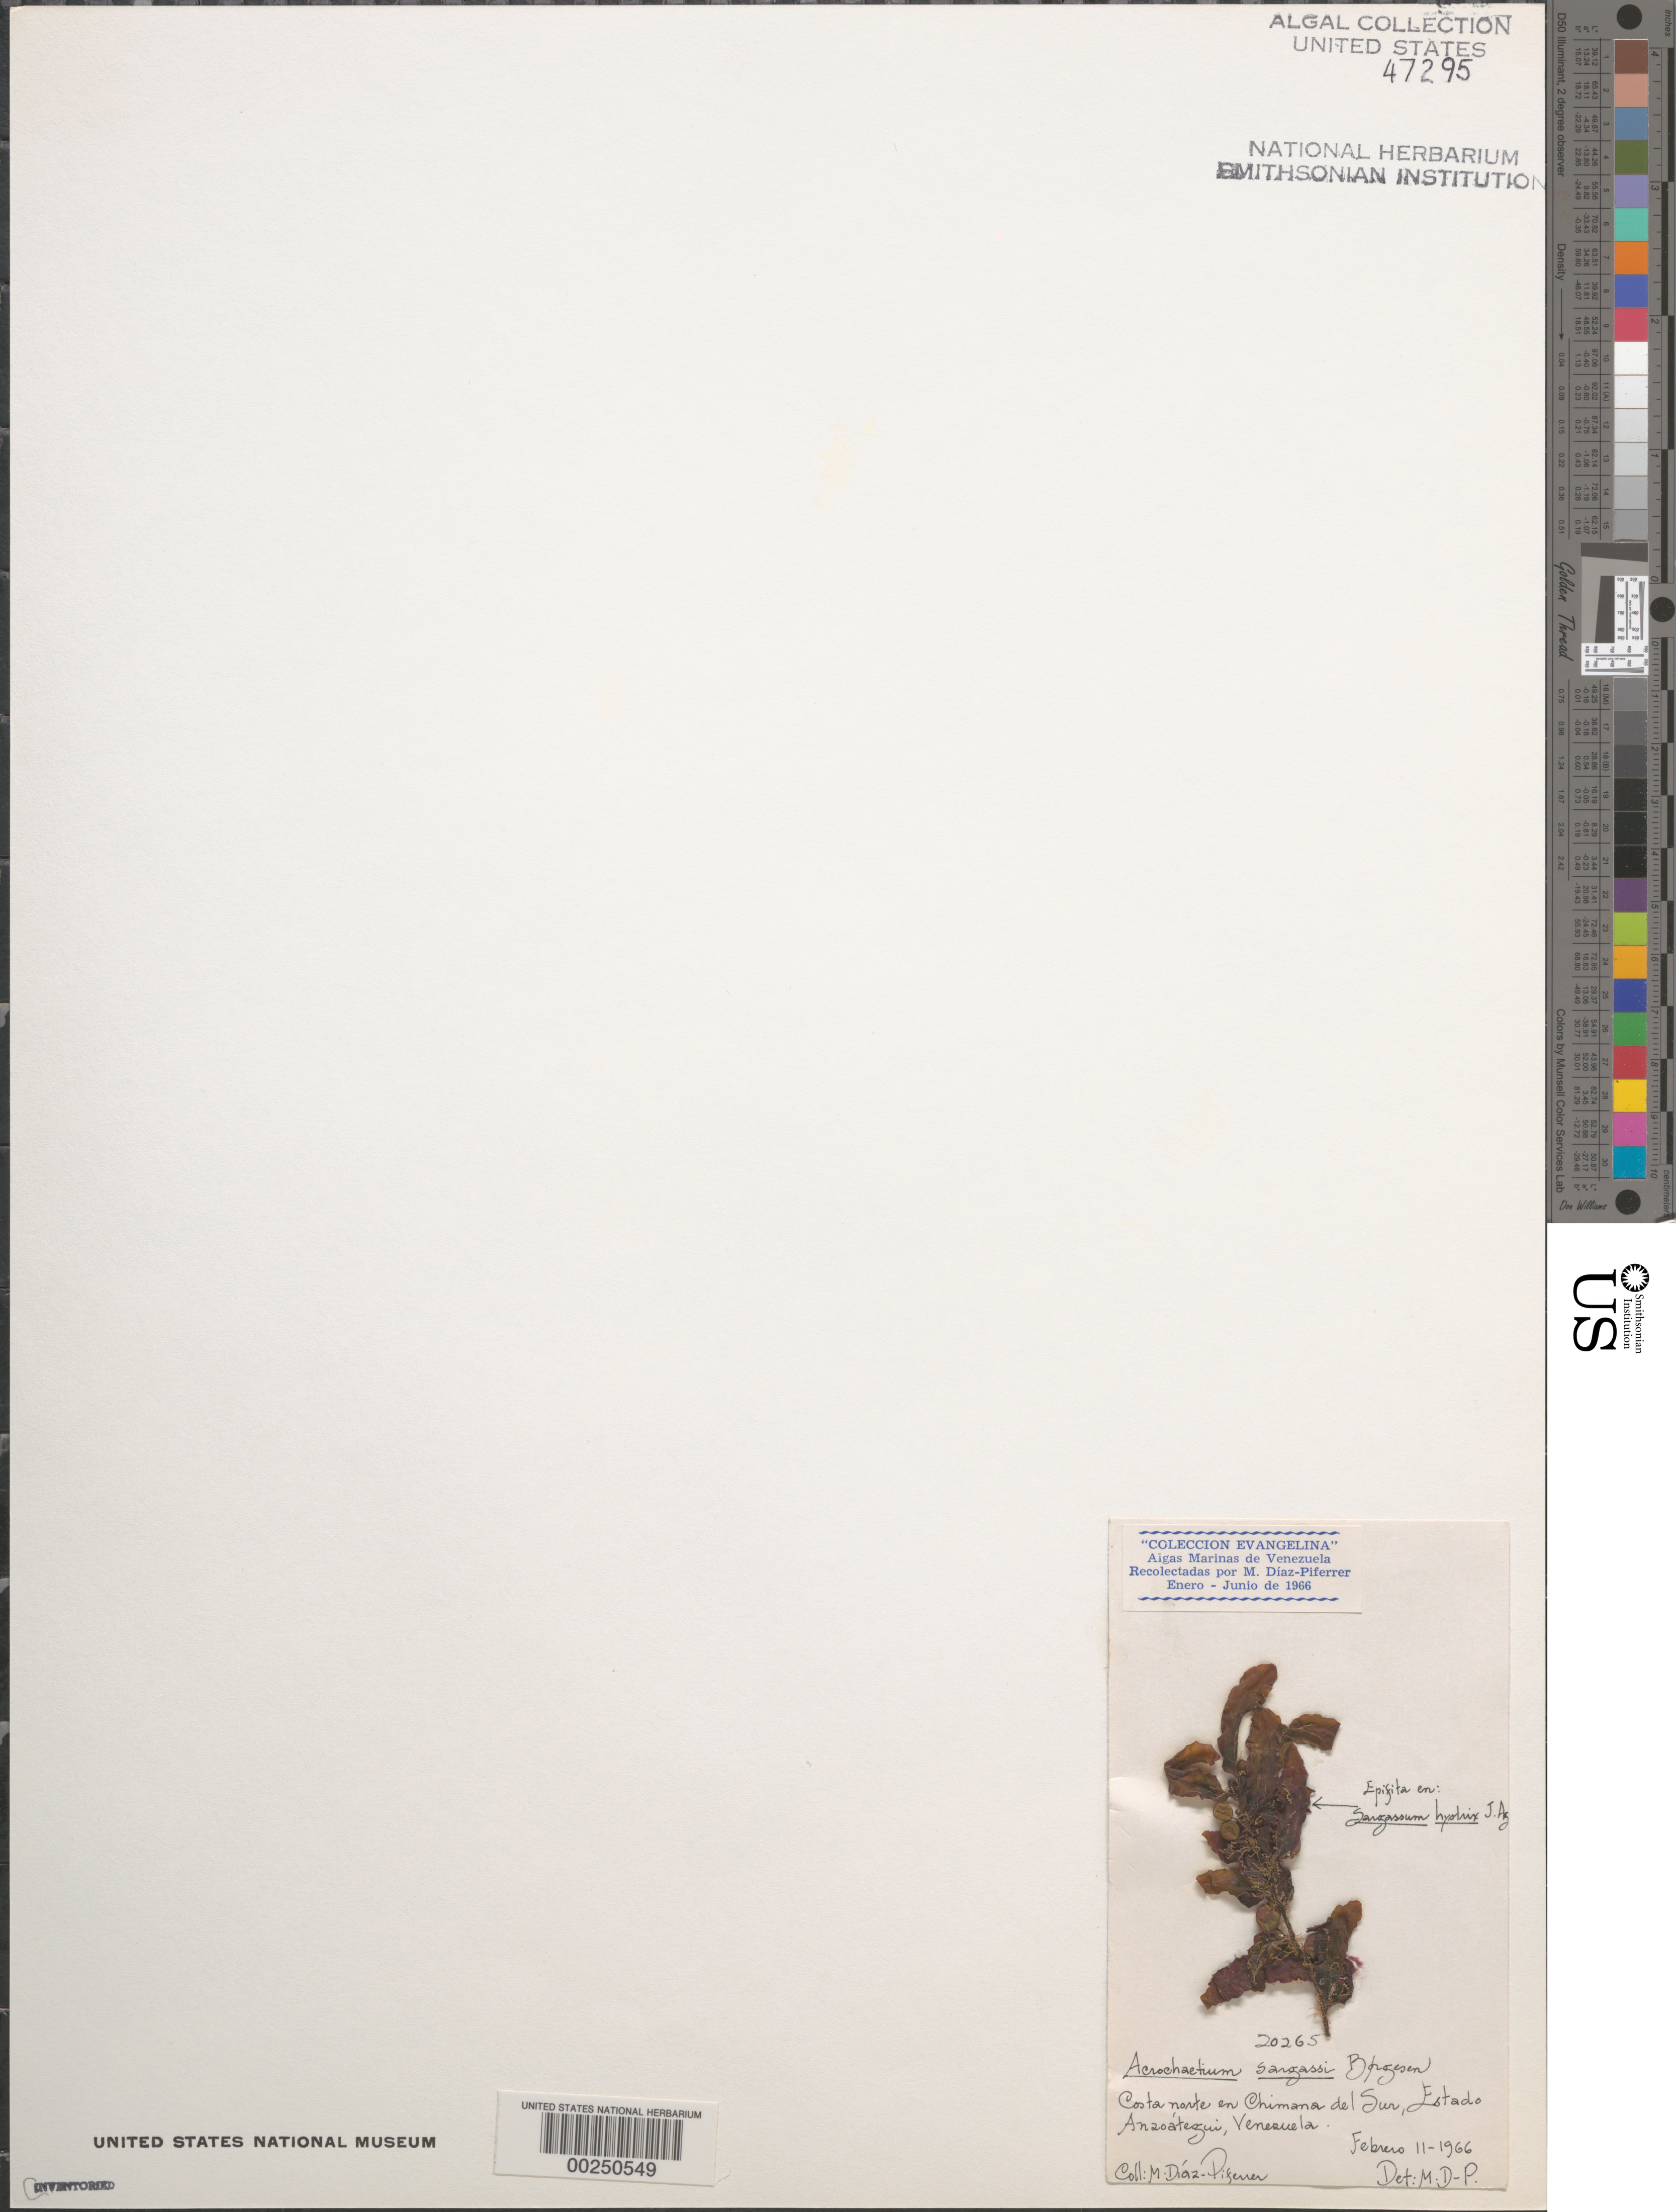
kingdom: Plantae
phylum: Rhodophyta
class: Florideophyceae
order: Colaconematales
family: Colaconemataceae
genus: Colaconema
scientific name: Colaconema hallandicum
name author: (Kylin) Afonso-Carrillo et al.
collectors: M. Diaz-Piferrer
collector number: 20265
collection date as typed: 11 Feb 1966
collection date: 1966-02-11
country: Venezuela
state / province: Anzoategui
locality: Chimana del sur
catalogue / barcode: US 47295